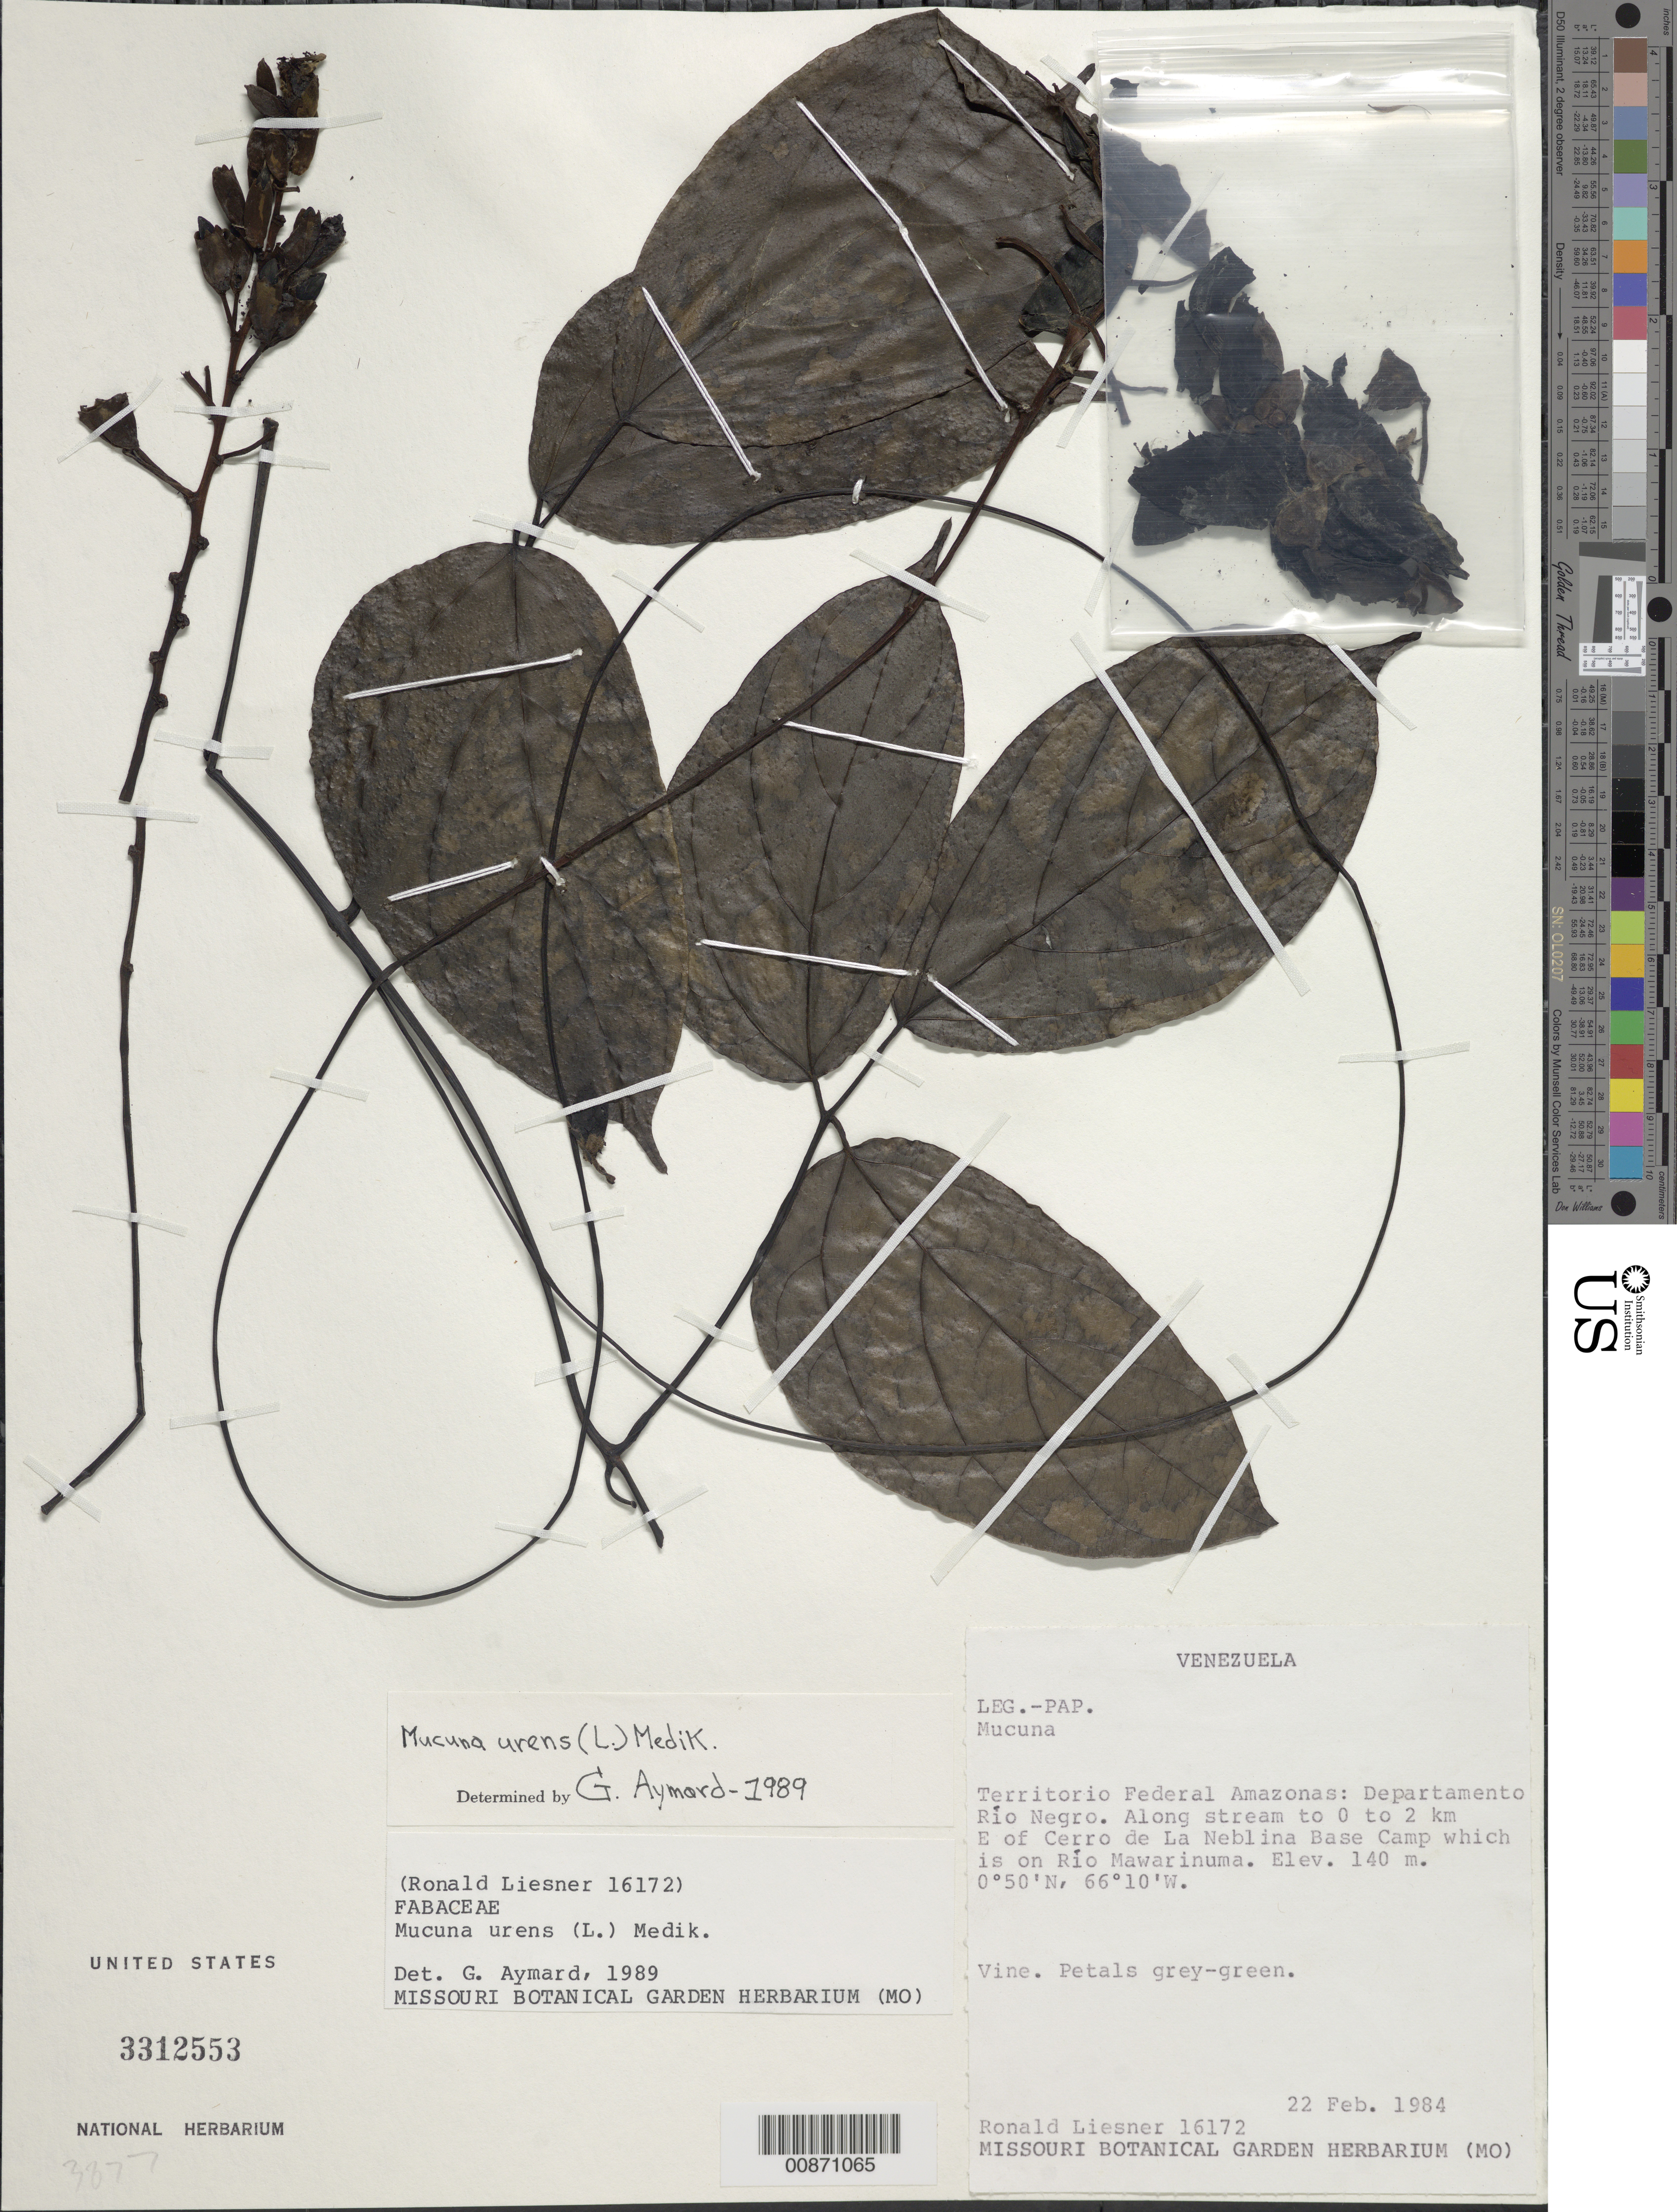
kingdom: Plantae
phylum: Tracheophyta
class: Magnoliopsida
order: Fabales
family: Fabaceae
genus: Mucuna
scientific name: Mucuna urens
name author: (L.) Medik.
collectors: R. L. Liesner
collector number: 16172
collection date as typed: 22-Feb-84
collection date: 1984-02-22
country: Venezuela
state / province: Amazonas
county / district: Río Negro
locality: Río Mawarinuma, 0-2 km E of Cerro de La Neblina Base Camp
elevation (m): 140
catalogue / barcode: US 3312553